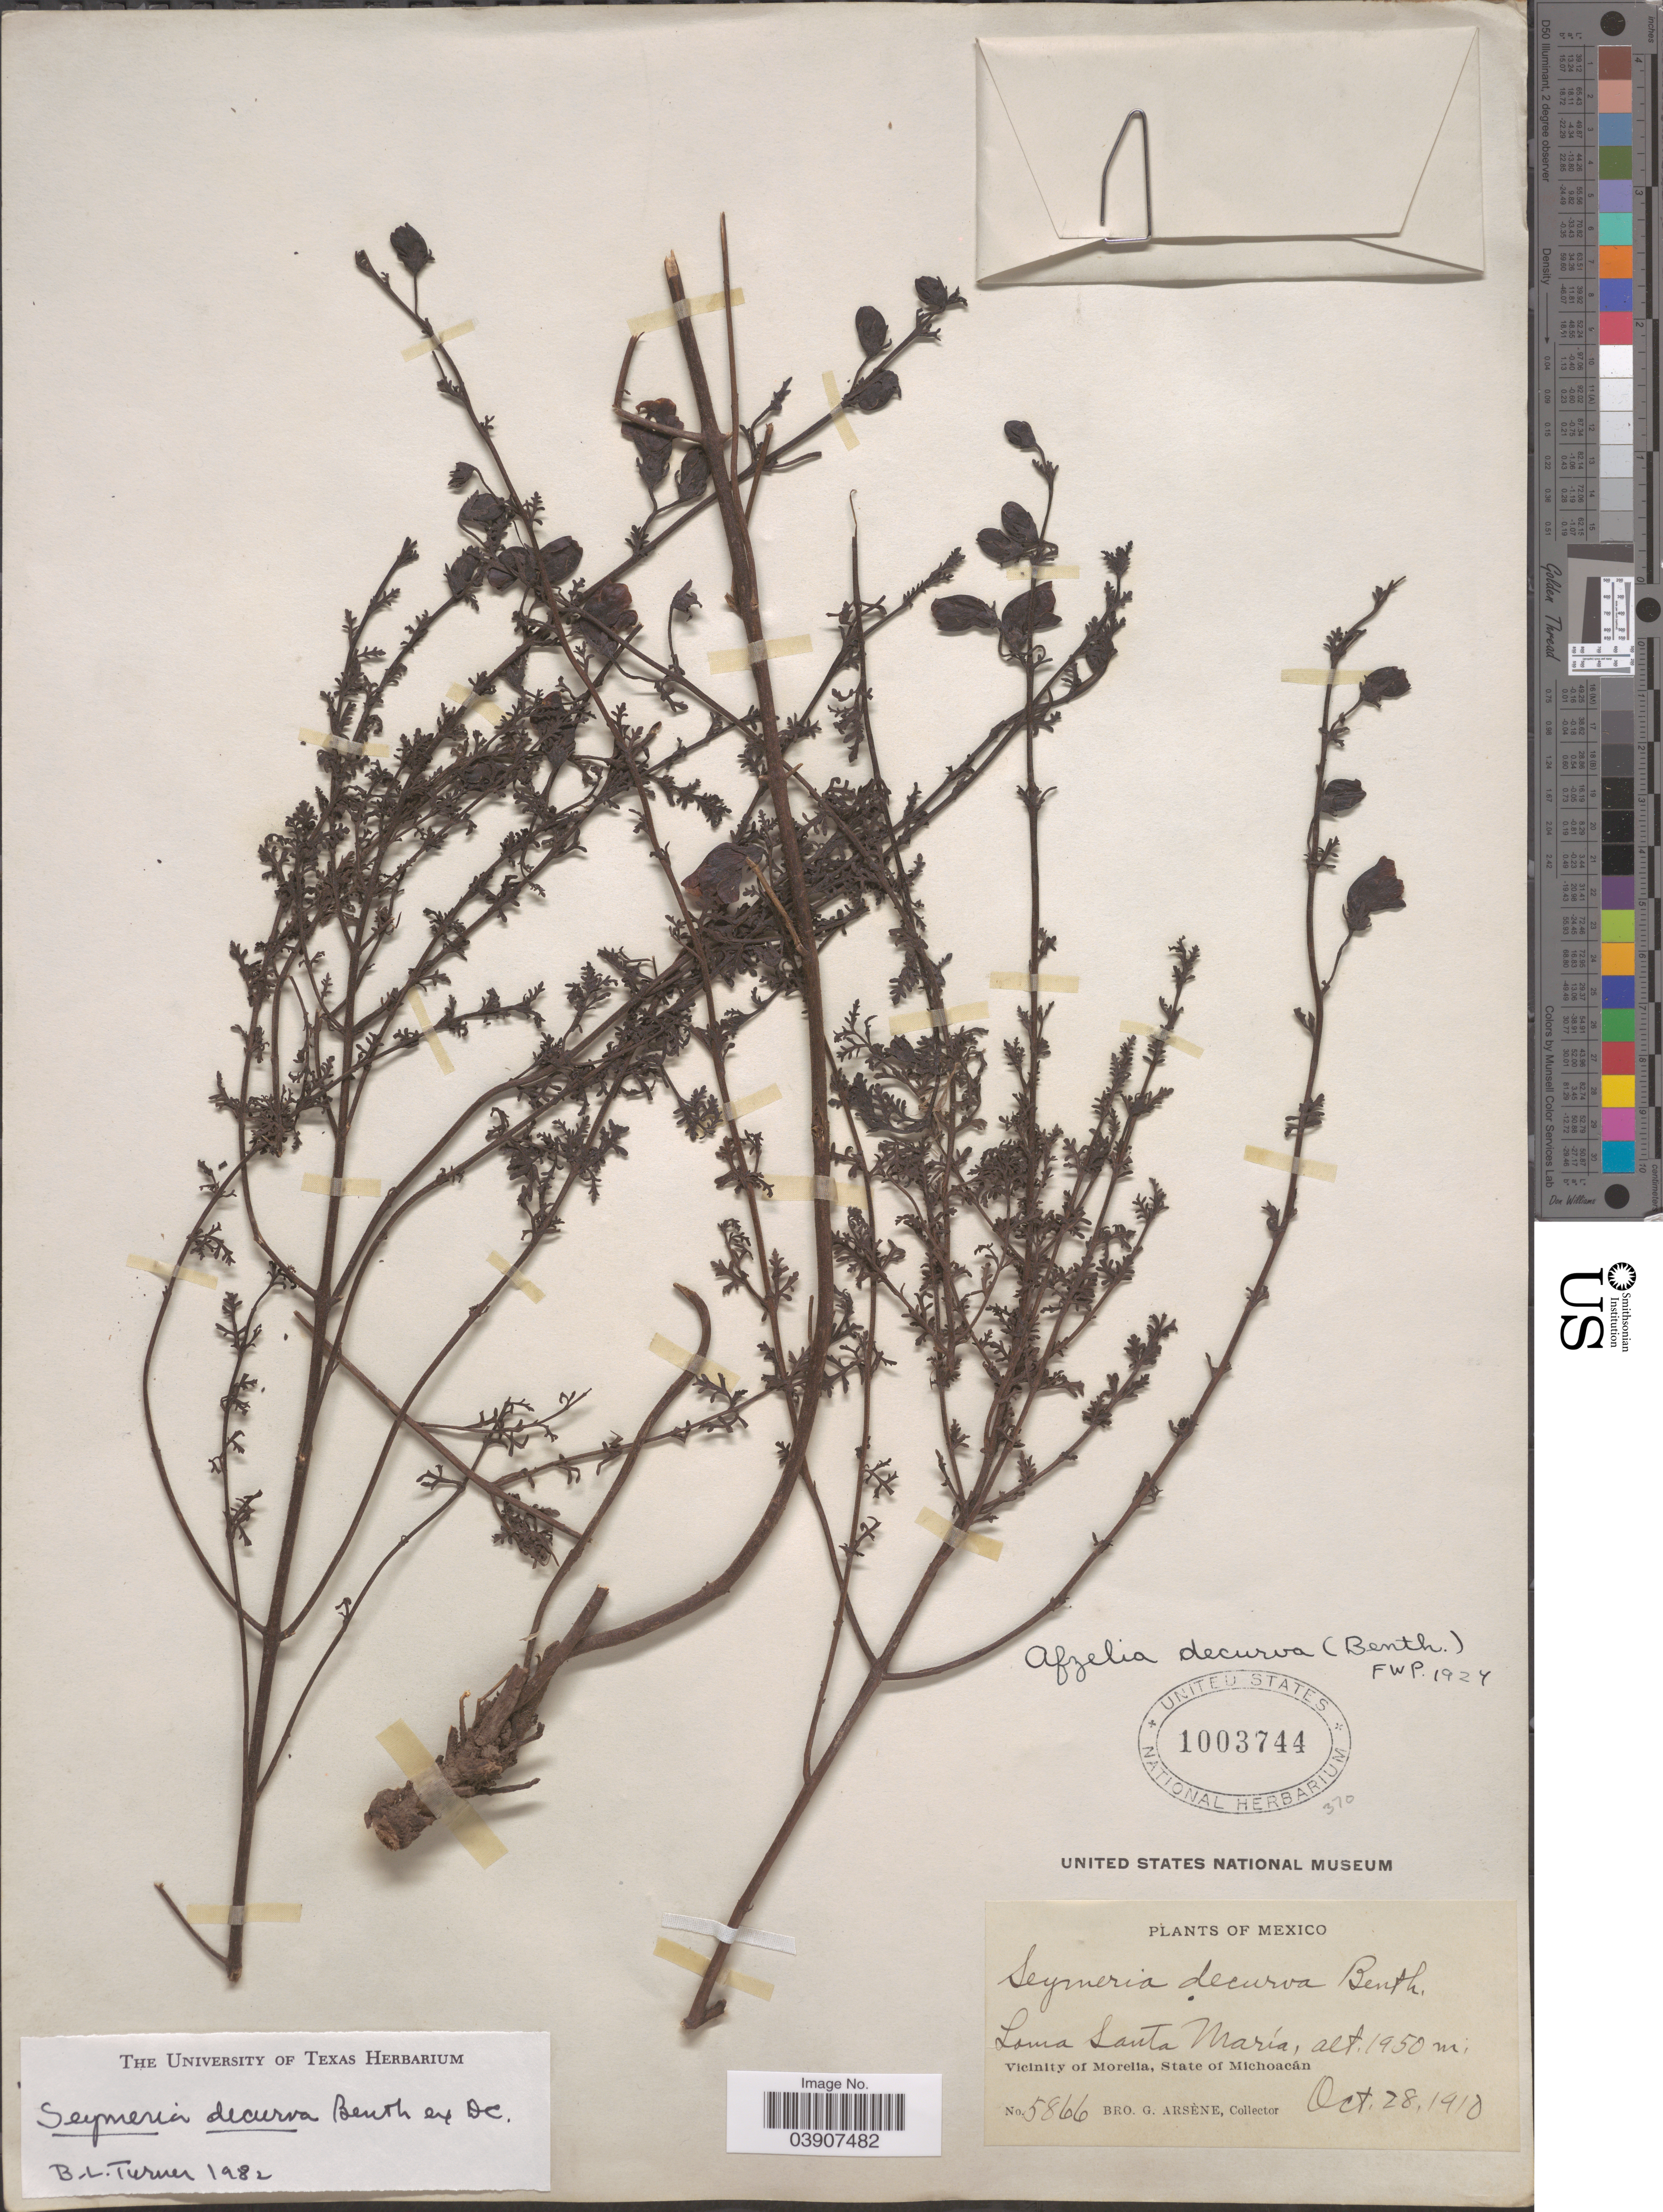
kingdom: Plantae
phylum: Tracheophyta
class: Magnoliopsida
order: Lamiales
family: Orobanchaceae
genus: Seymeria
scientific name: Seymeria decurva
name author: Benth.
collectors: Bro. G. Arsène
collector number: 5866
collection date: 1910-10-28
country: Mexico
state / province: Michoacán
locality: Loma Santa María. Vicinity of Morelia.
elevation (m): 1950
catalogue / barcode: US 1003744